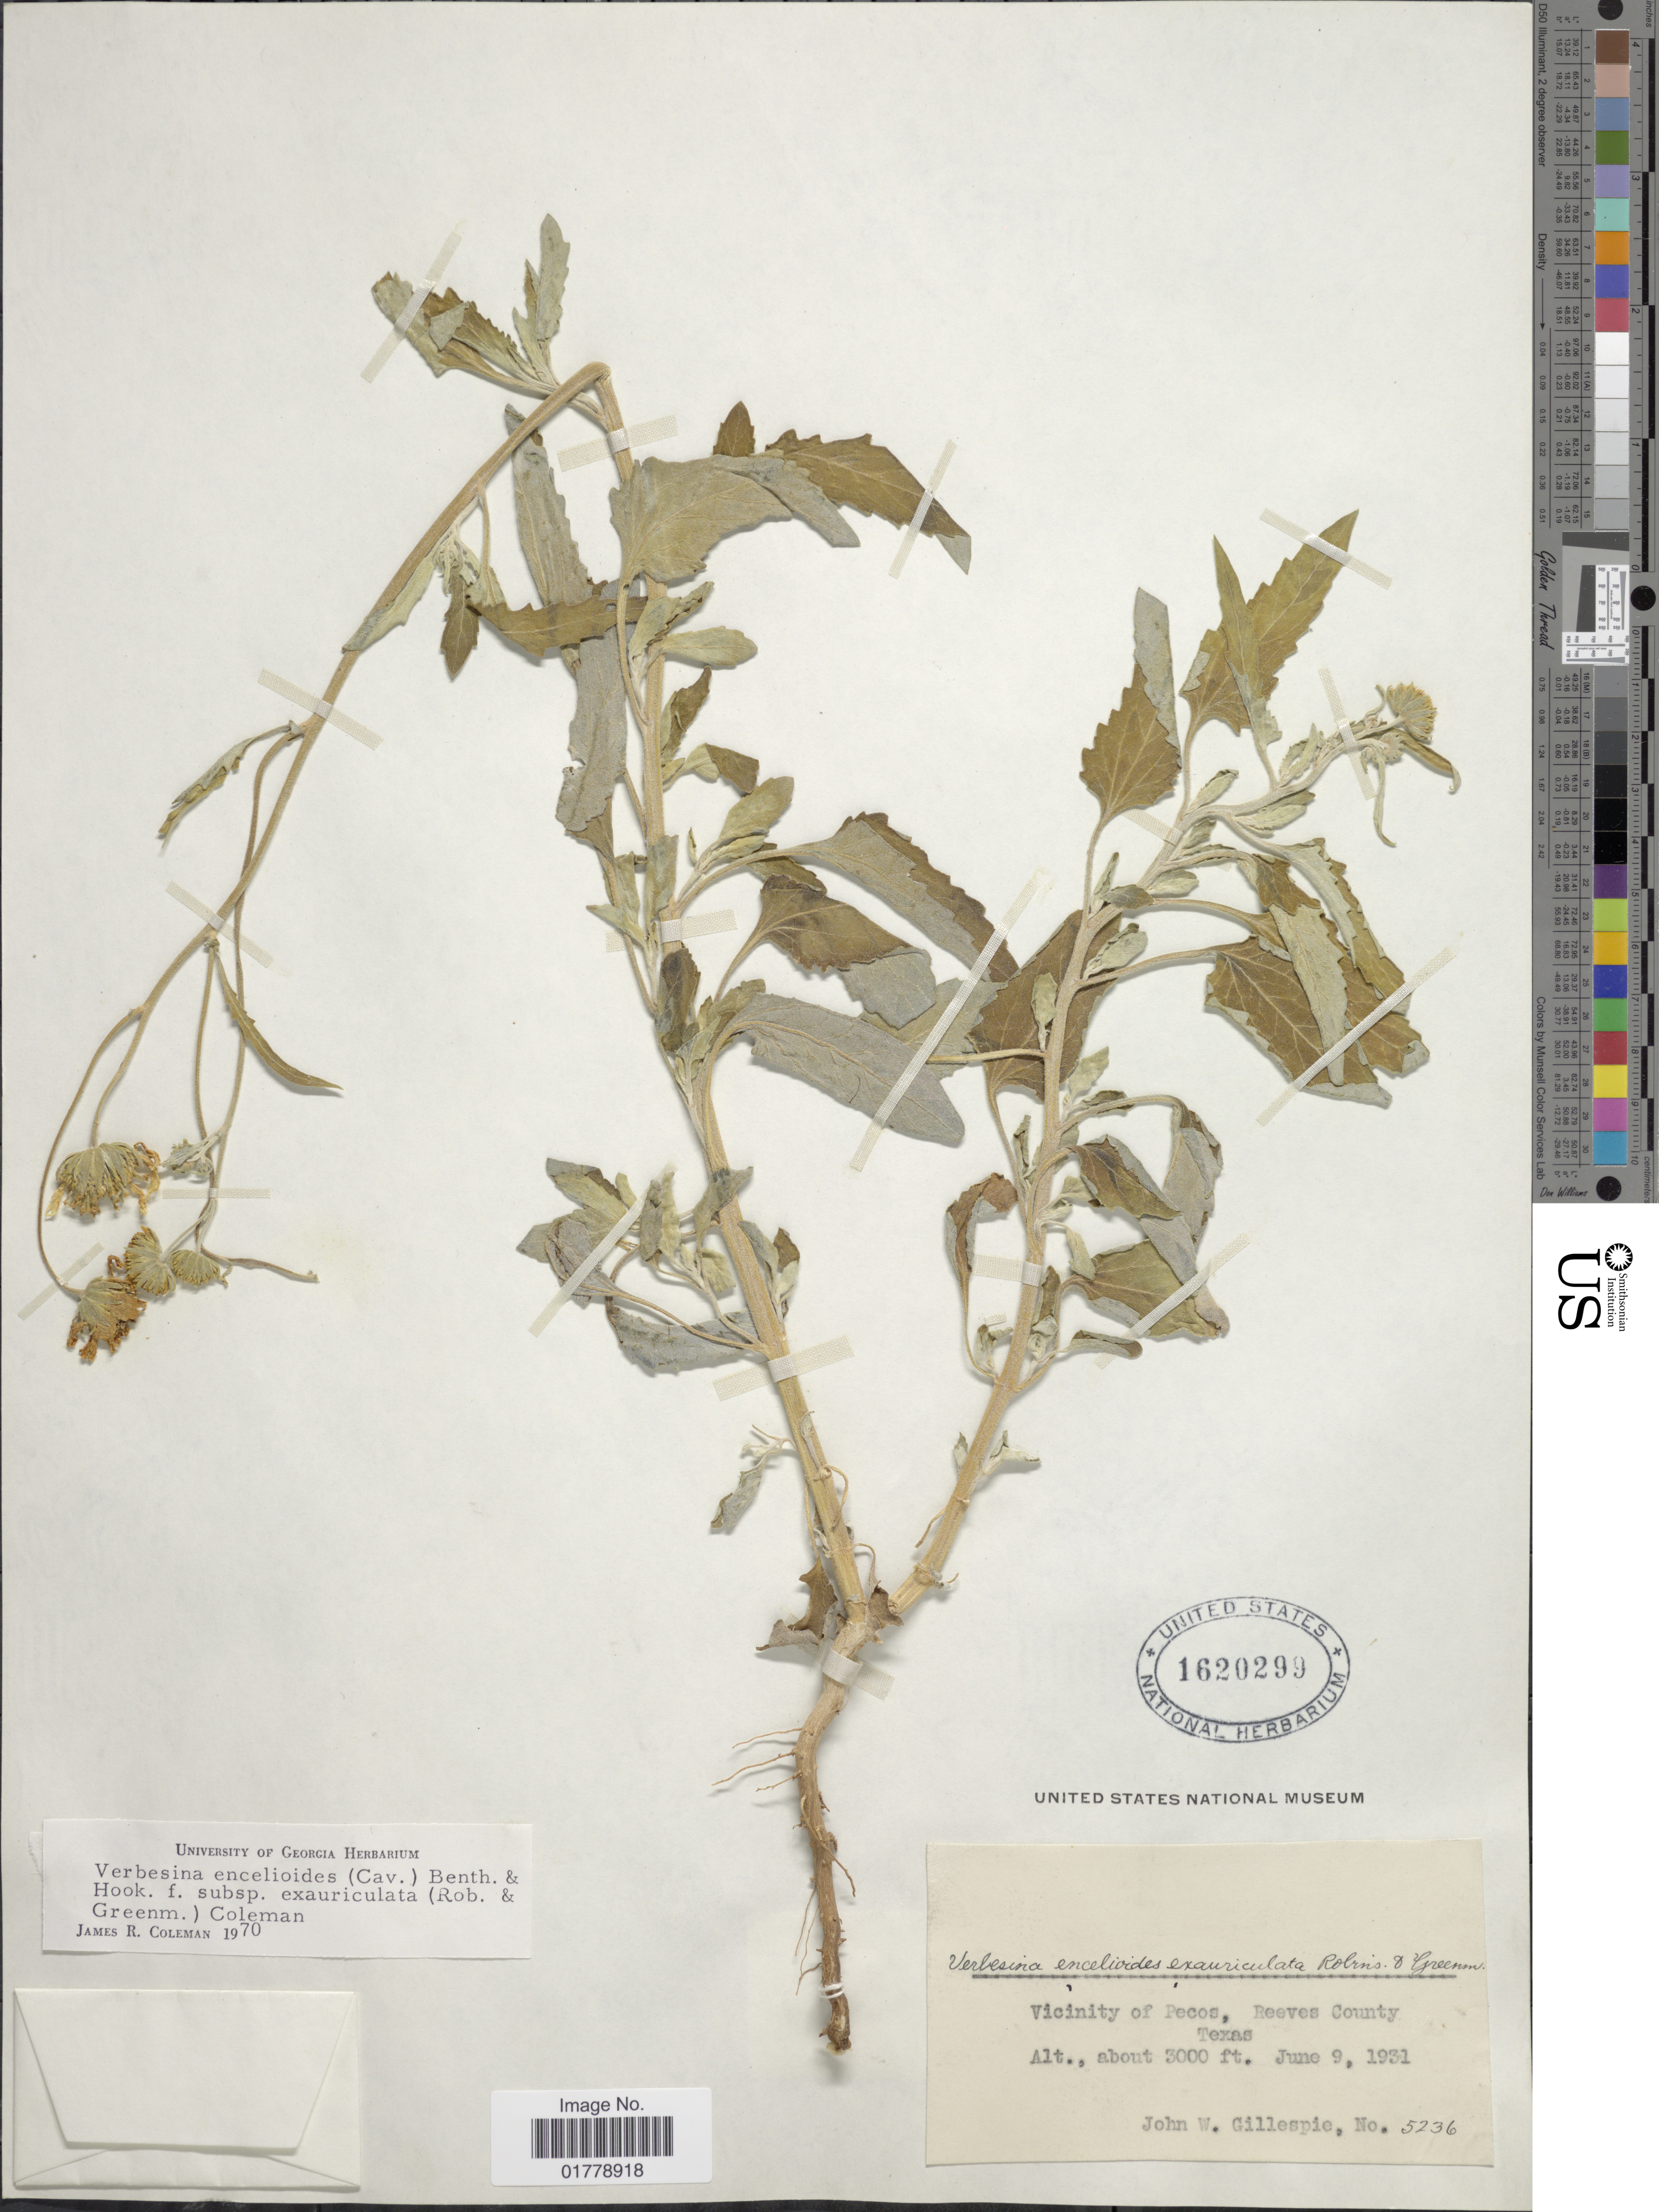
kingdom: Plantae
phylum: Tracheophyta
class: Magnoliopsida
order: Asterales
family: Asteraceae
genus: Verbesina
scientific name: Verbesina encelioides var. cana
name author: (B.L. Rob.) Greenm.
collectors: J. W. Gillespie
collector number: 5236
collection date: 1931-06-09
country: United States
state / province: Texas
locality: Vicinity of Pecos, Reeves County. Texas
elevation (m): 914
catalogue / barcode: US 1620299